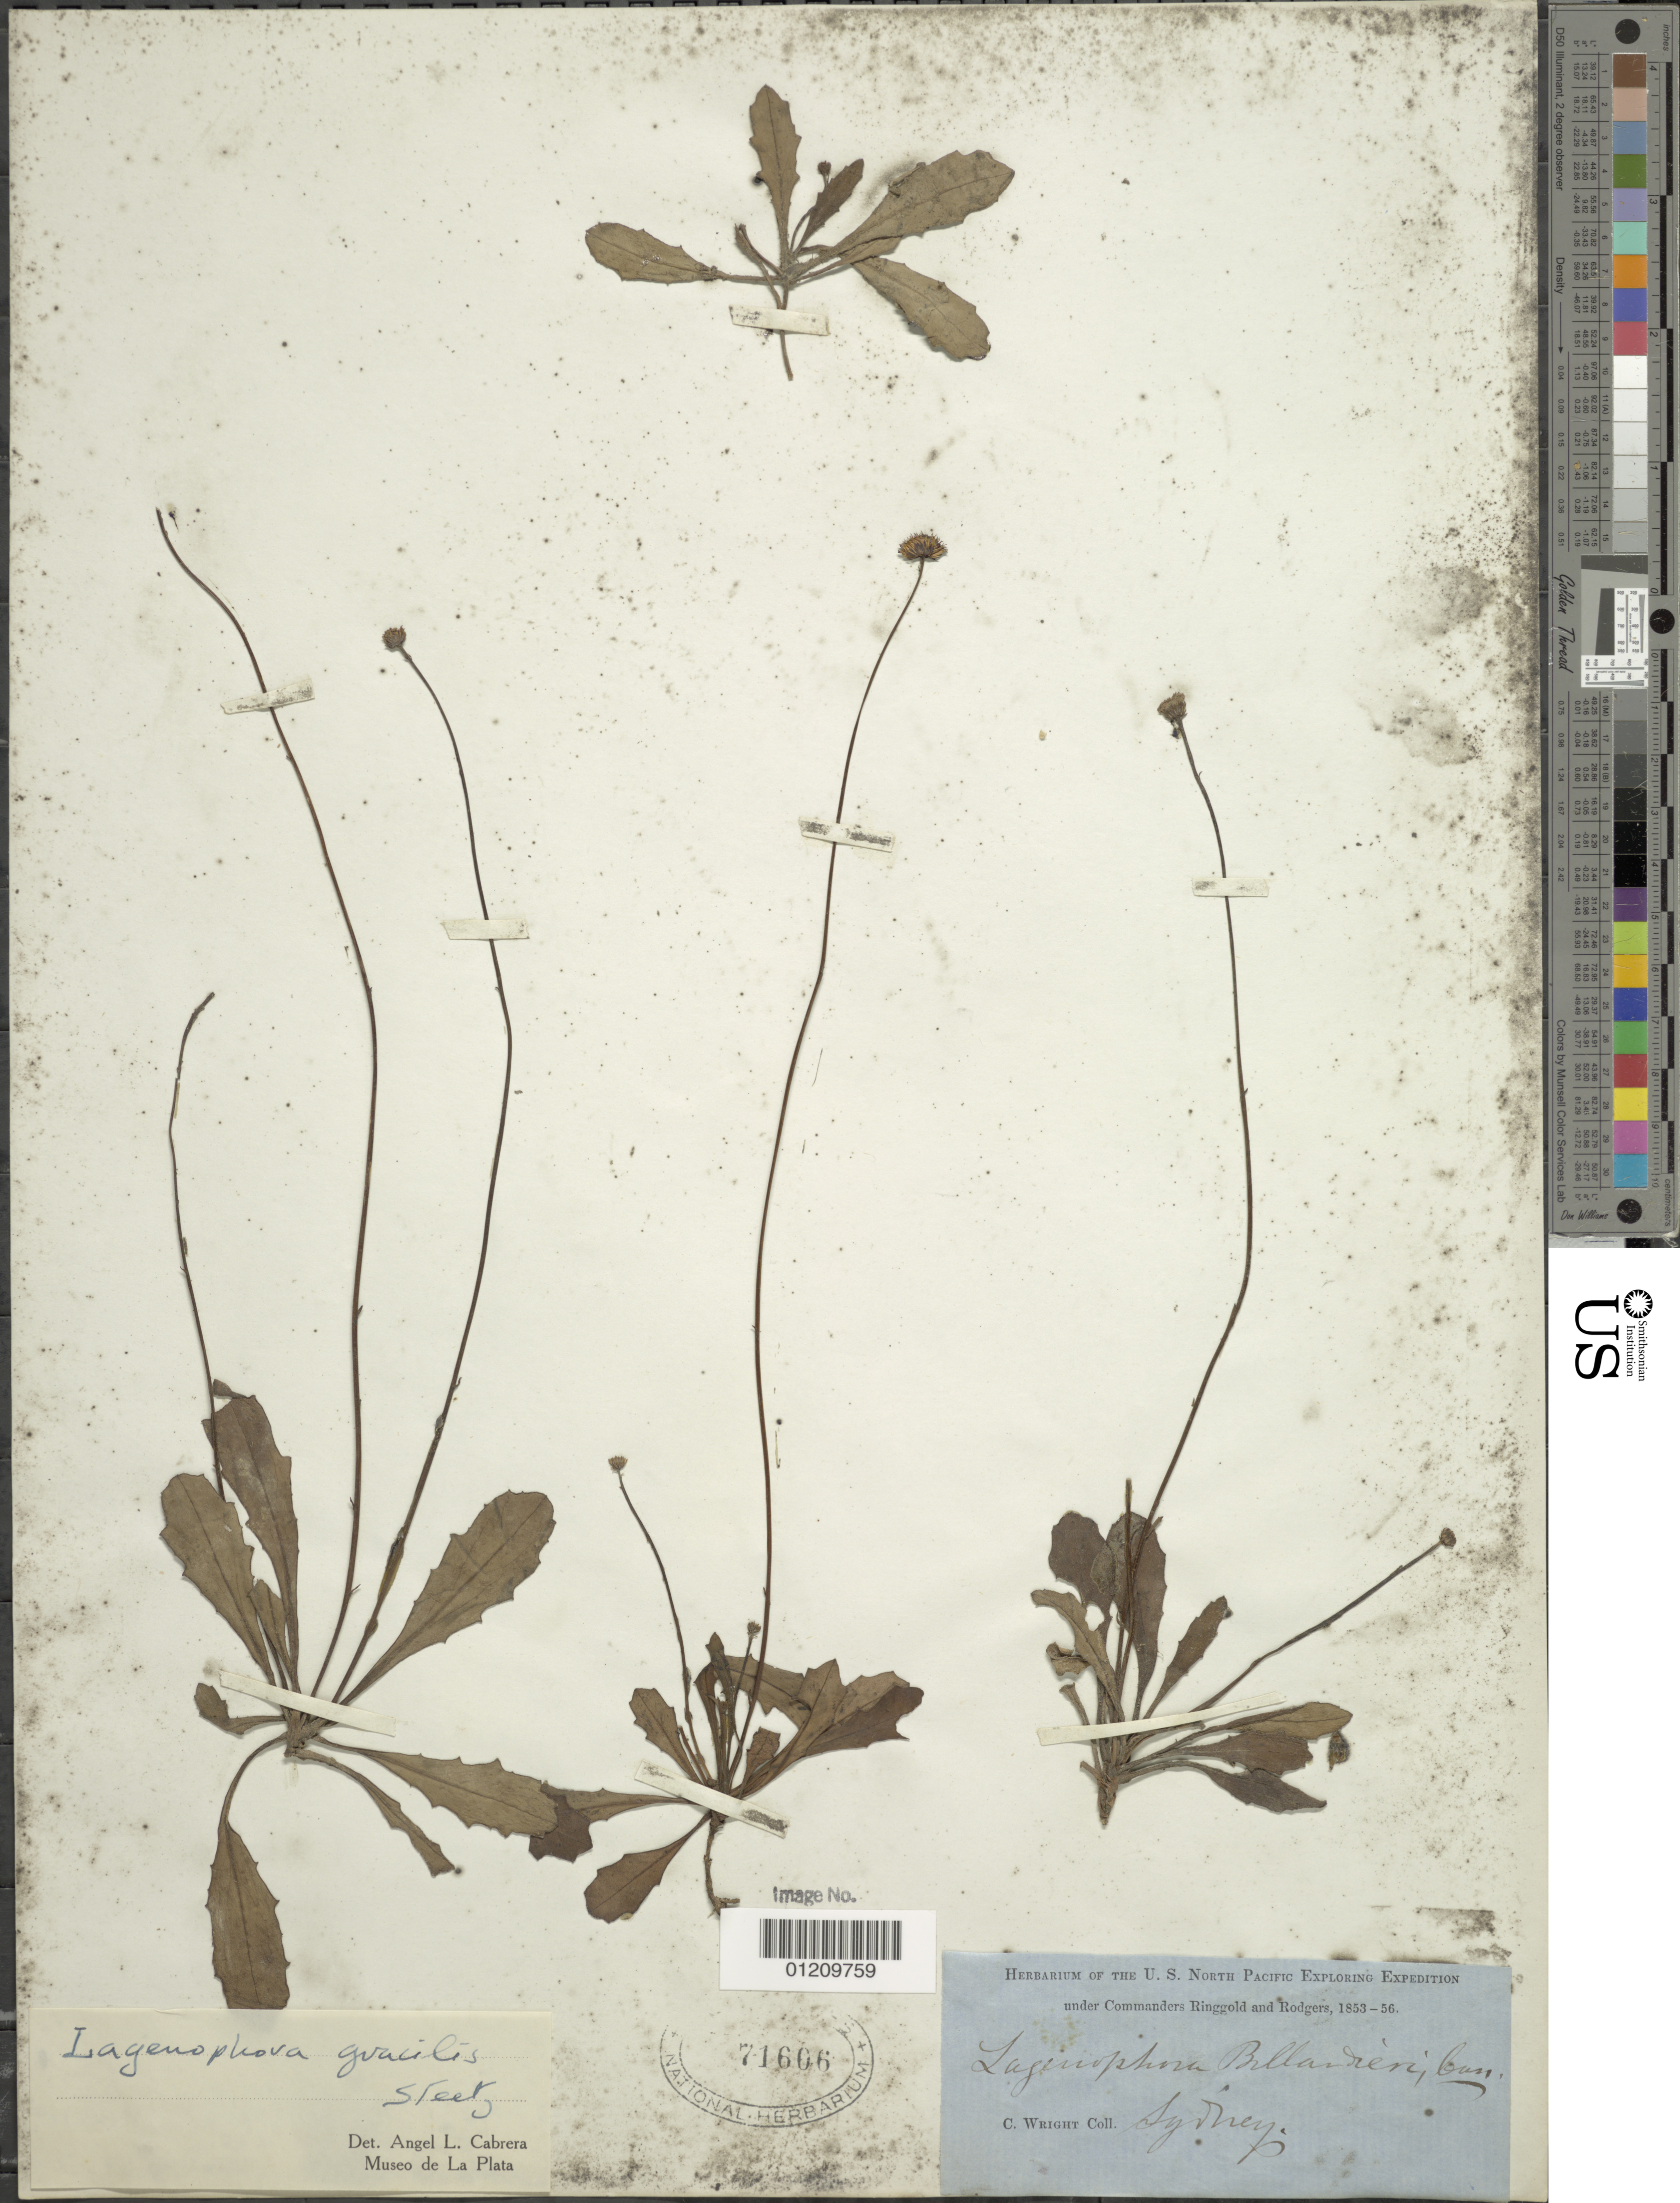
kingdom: Plantae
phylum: Tracheophyta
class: Magnoliopsida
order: Asterales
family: Asteraceae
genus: Lagenophora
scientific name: Lagenophora gracilis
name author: Steetz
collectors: C. Wright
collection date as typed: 1853 to -- -- 1856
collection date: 1853/1856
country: Australia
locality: Sydney.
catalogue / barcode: US 71606